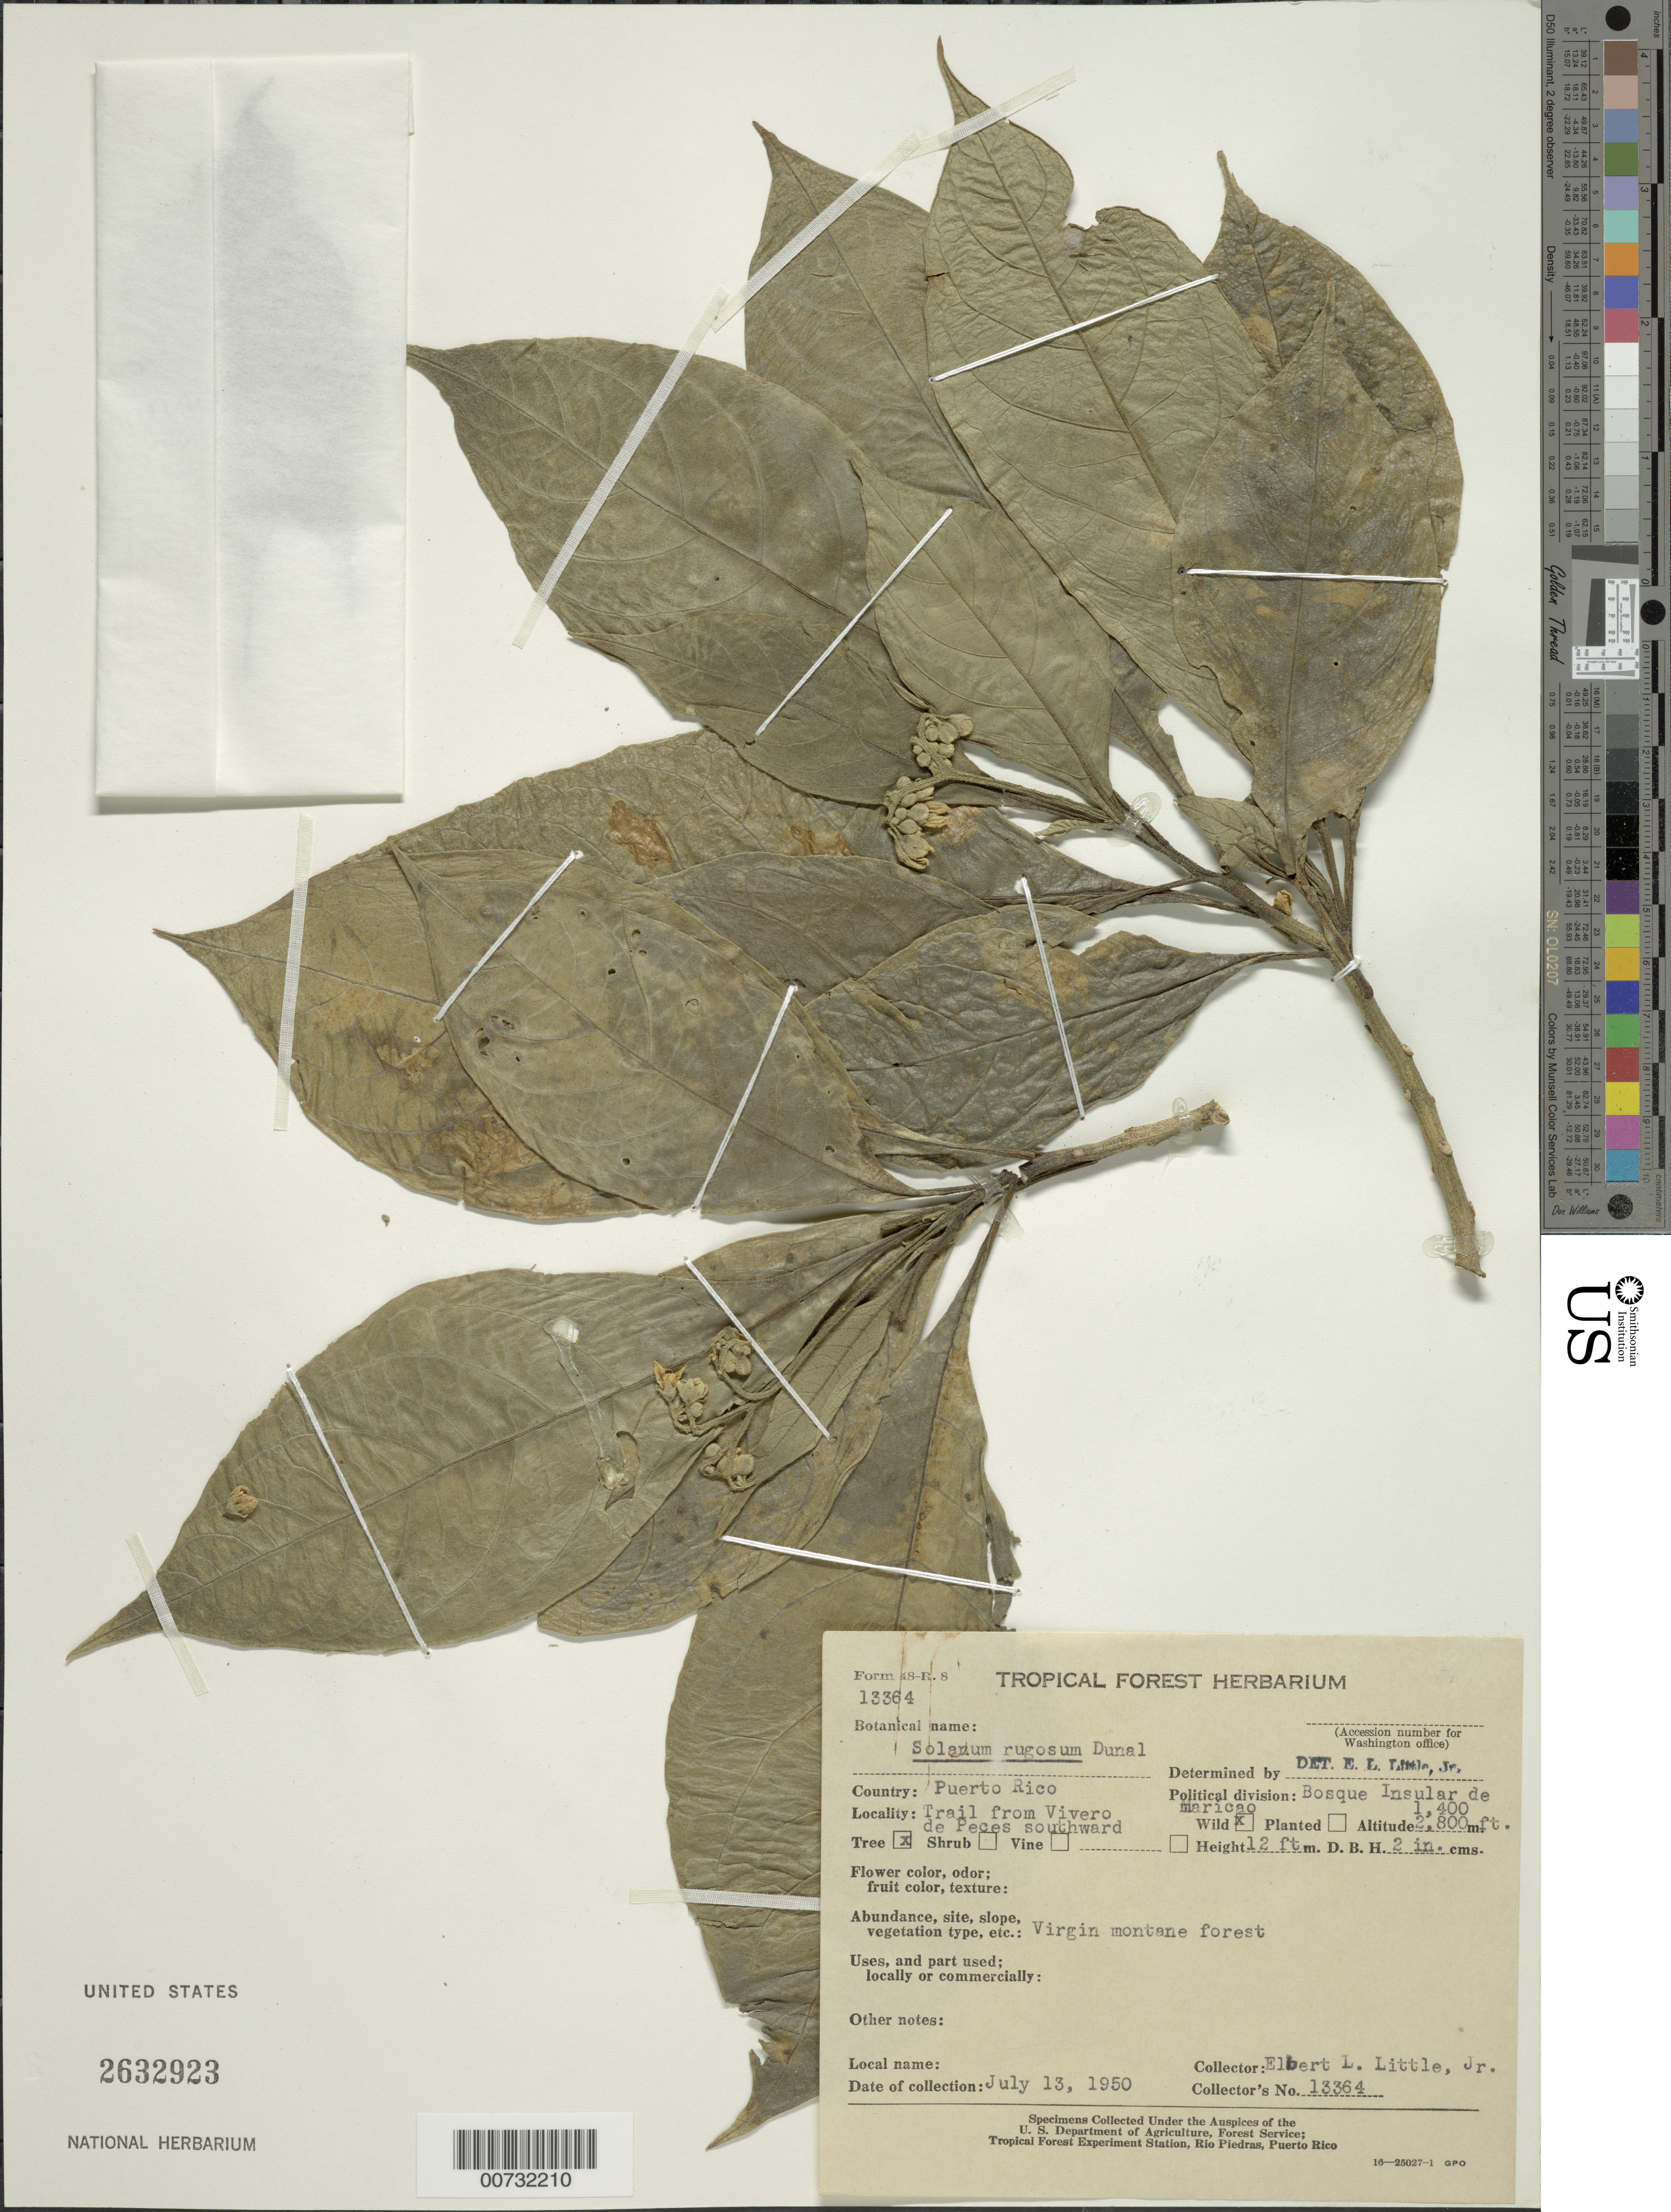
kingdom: Plantae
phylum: Tracheophyta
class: Magnoliopsida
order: Solanales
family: Solanaceae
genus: Solanum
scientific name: Solanum rugosum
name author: Dunal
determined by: Little, Elbert L., Jr., (FSSR), United States Department of Agriculture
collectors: E. L. Little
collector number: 13364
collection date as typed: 13 Jul 1950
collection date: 1950-07-13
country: Puerto Rico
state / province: Maricao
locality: Bosque Insular de Maricao, Trail from Vivero de Peces southward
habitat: Virgin montane forest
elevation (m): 427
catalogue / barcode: US 2632923